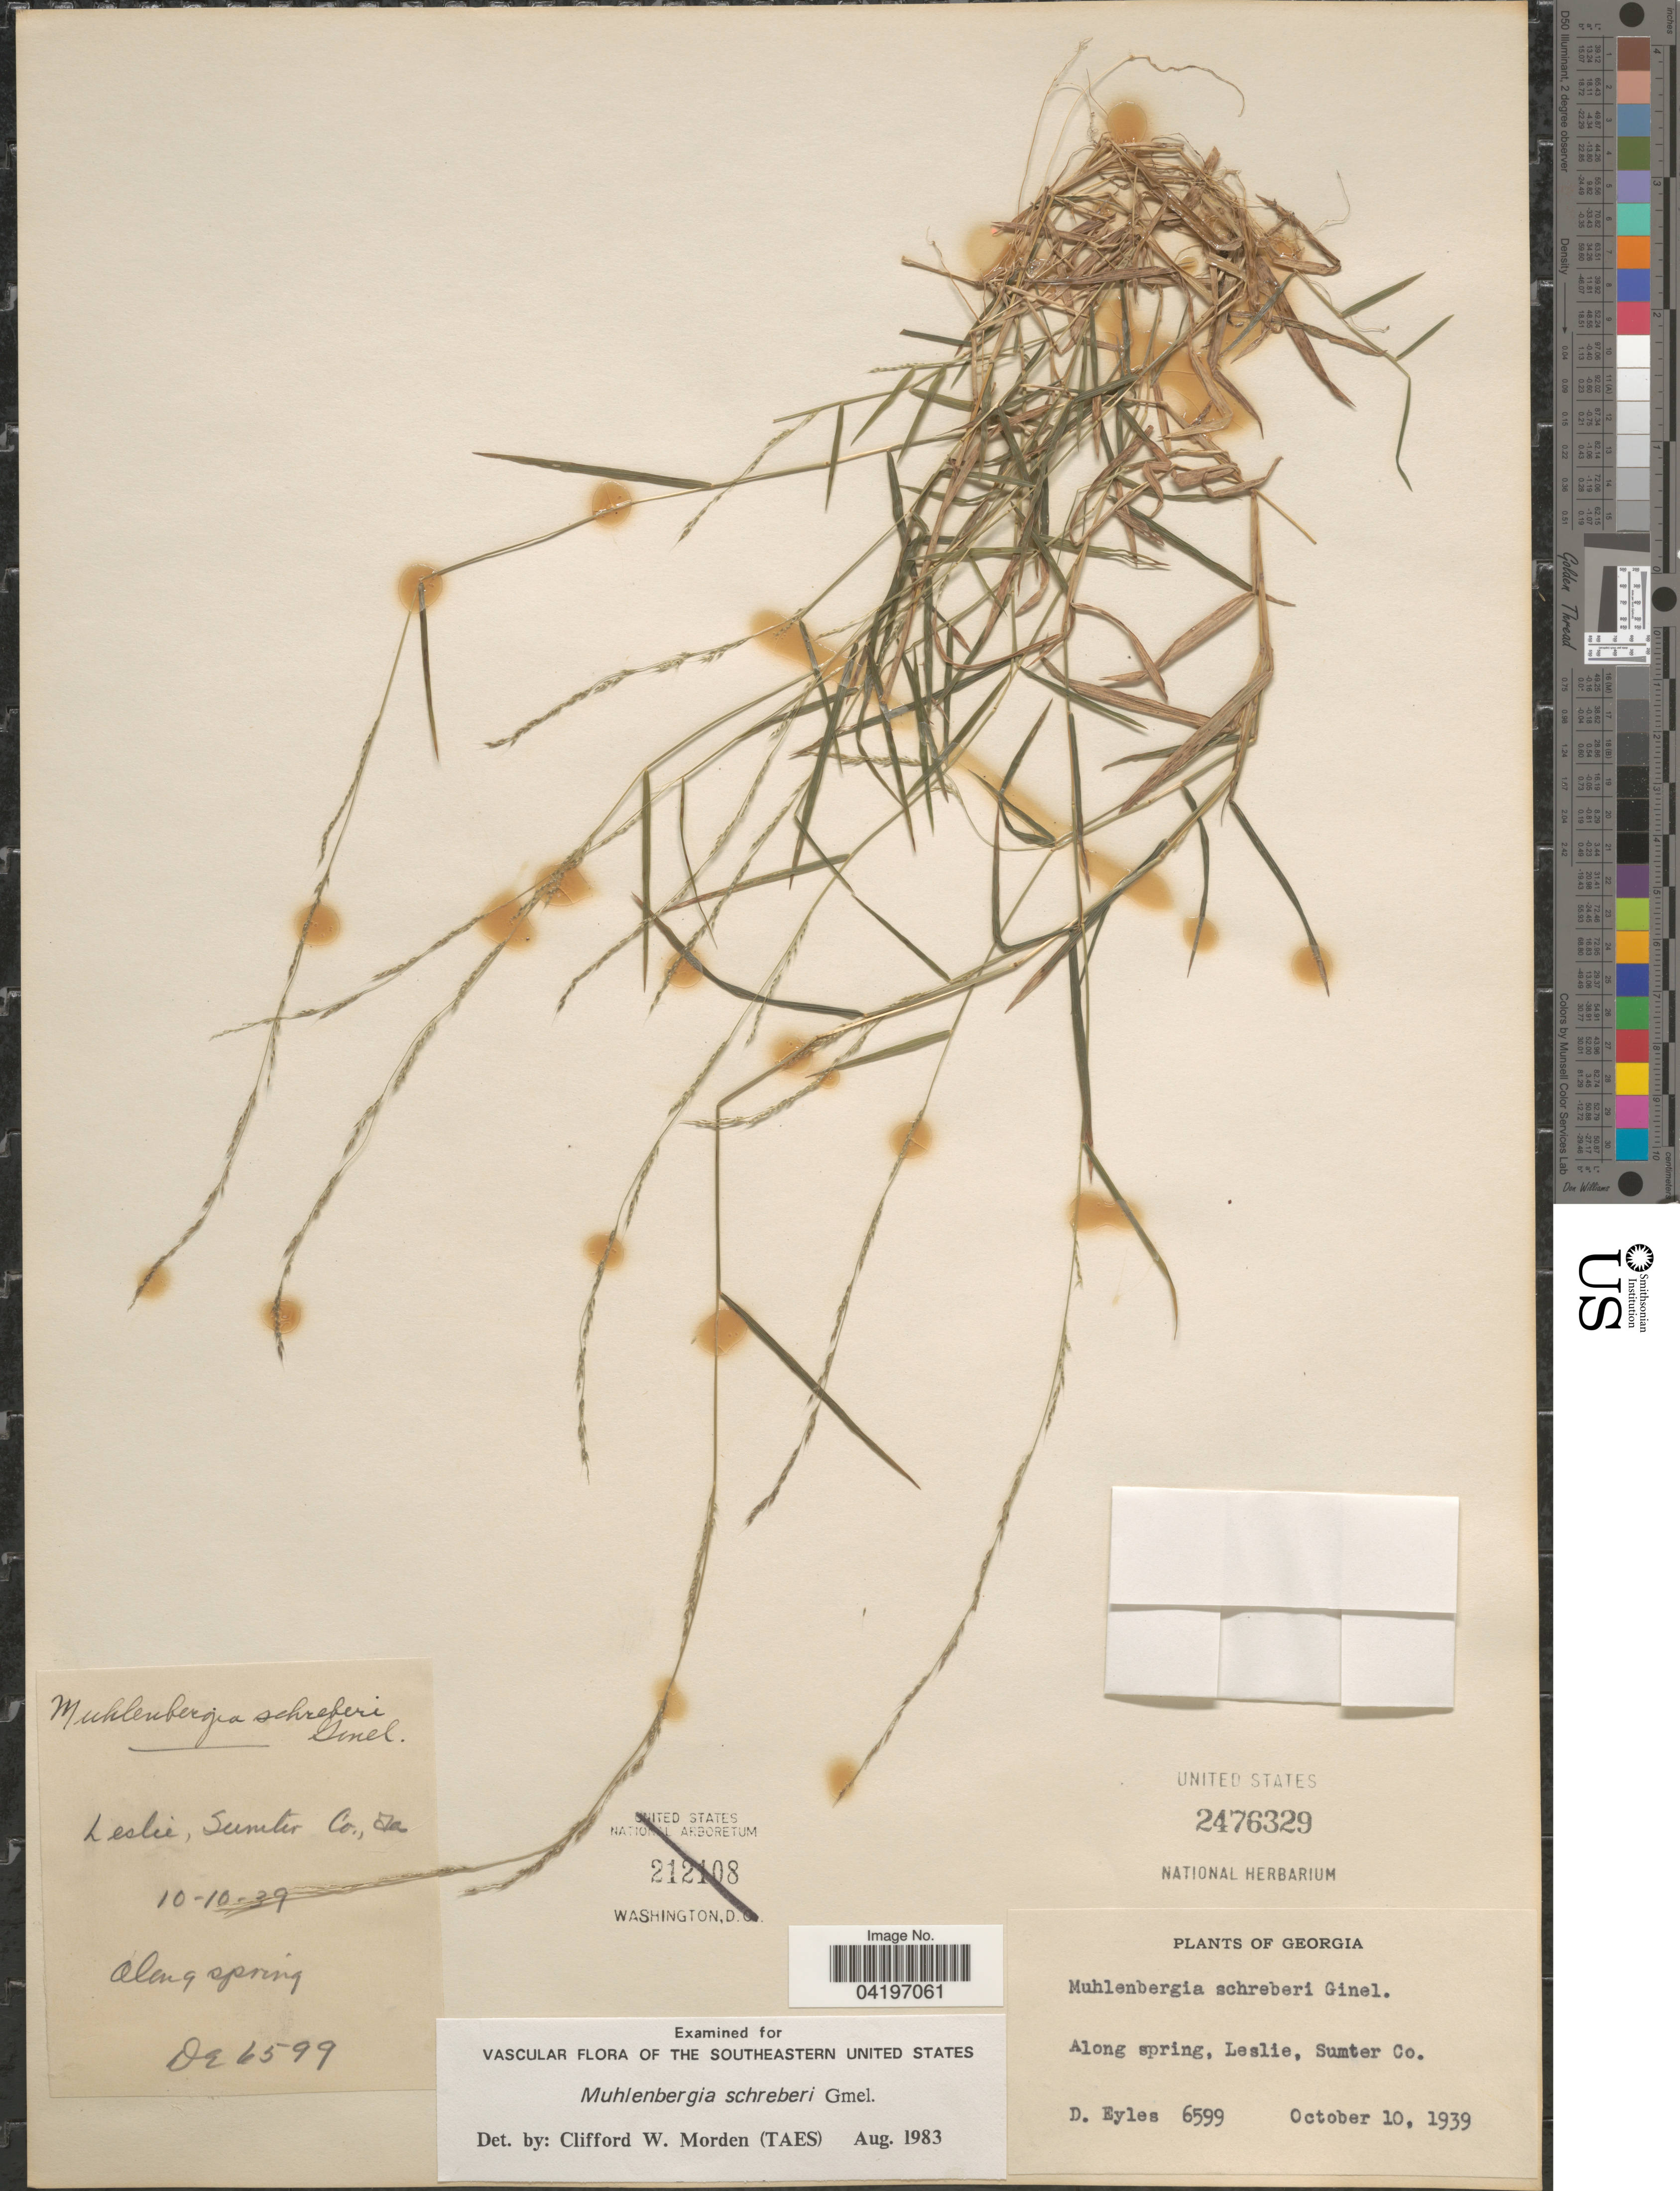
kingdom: Plantae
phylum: Tracheophyta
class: Liliopsida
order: Poales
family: Poaceae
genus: Muhlenbergia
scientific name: Muhlenbergia schreberi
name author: J.F. Gmel.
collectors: D. Eyles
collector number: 6599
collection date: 1939-10-10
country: United States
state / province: Georgia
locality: Along spring, Leslie, Sumter Co.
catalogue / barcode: US 2476329